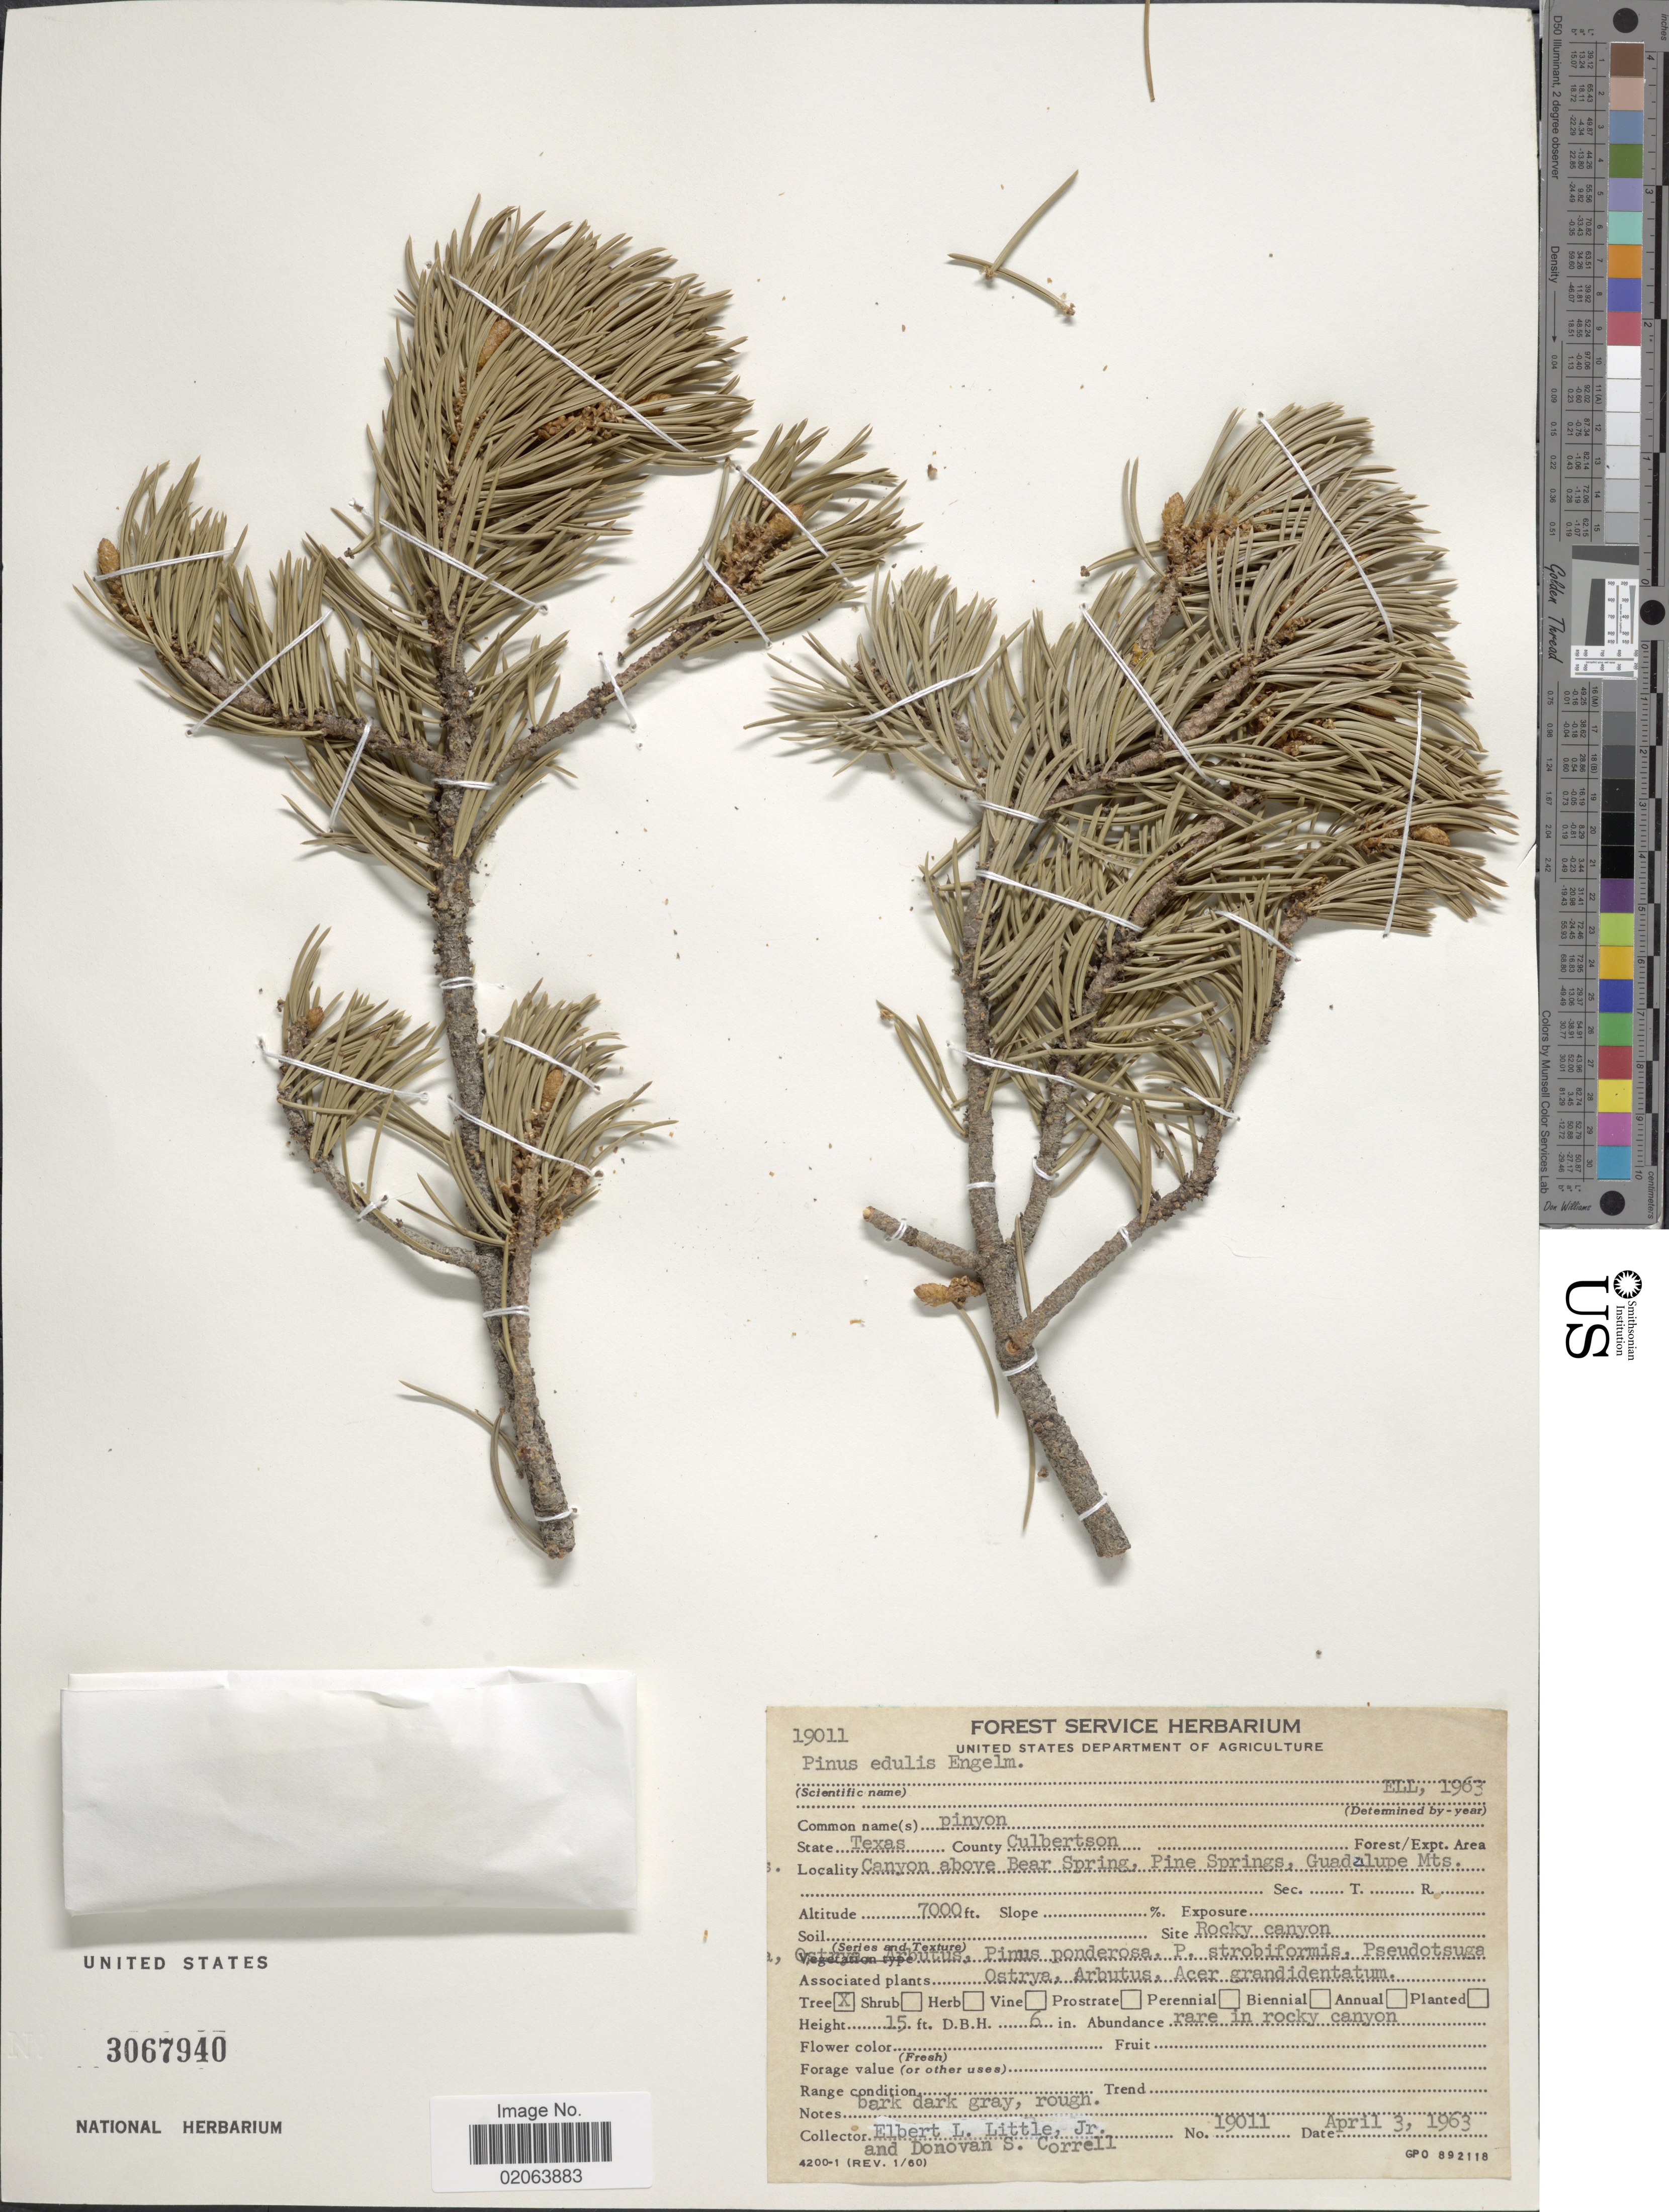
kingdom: Plantae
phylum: Tracheophyta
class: Pinopsida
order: Pinales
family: Pinaceae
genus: Pinus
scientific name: Pinus edulis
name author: Engelm.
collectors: E. L. Little & D. S. Correll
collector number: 19011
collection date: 1963-04-03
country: United States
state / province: Texas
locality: County Culbertson. Canyon above Bear Spring, Pine Springs, Guadalupe Mts.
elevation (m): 2134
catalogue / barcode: US 3067940